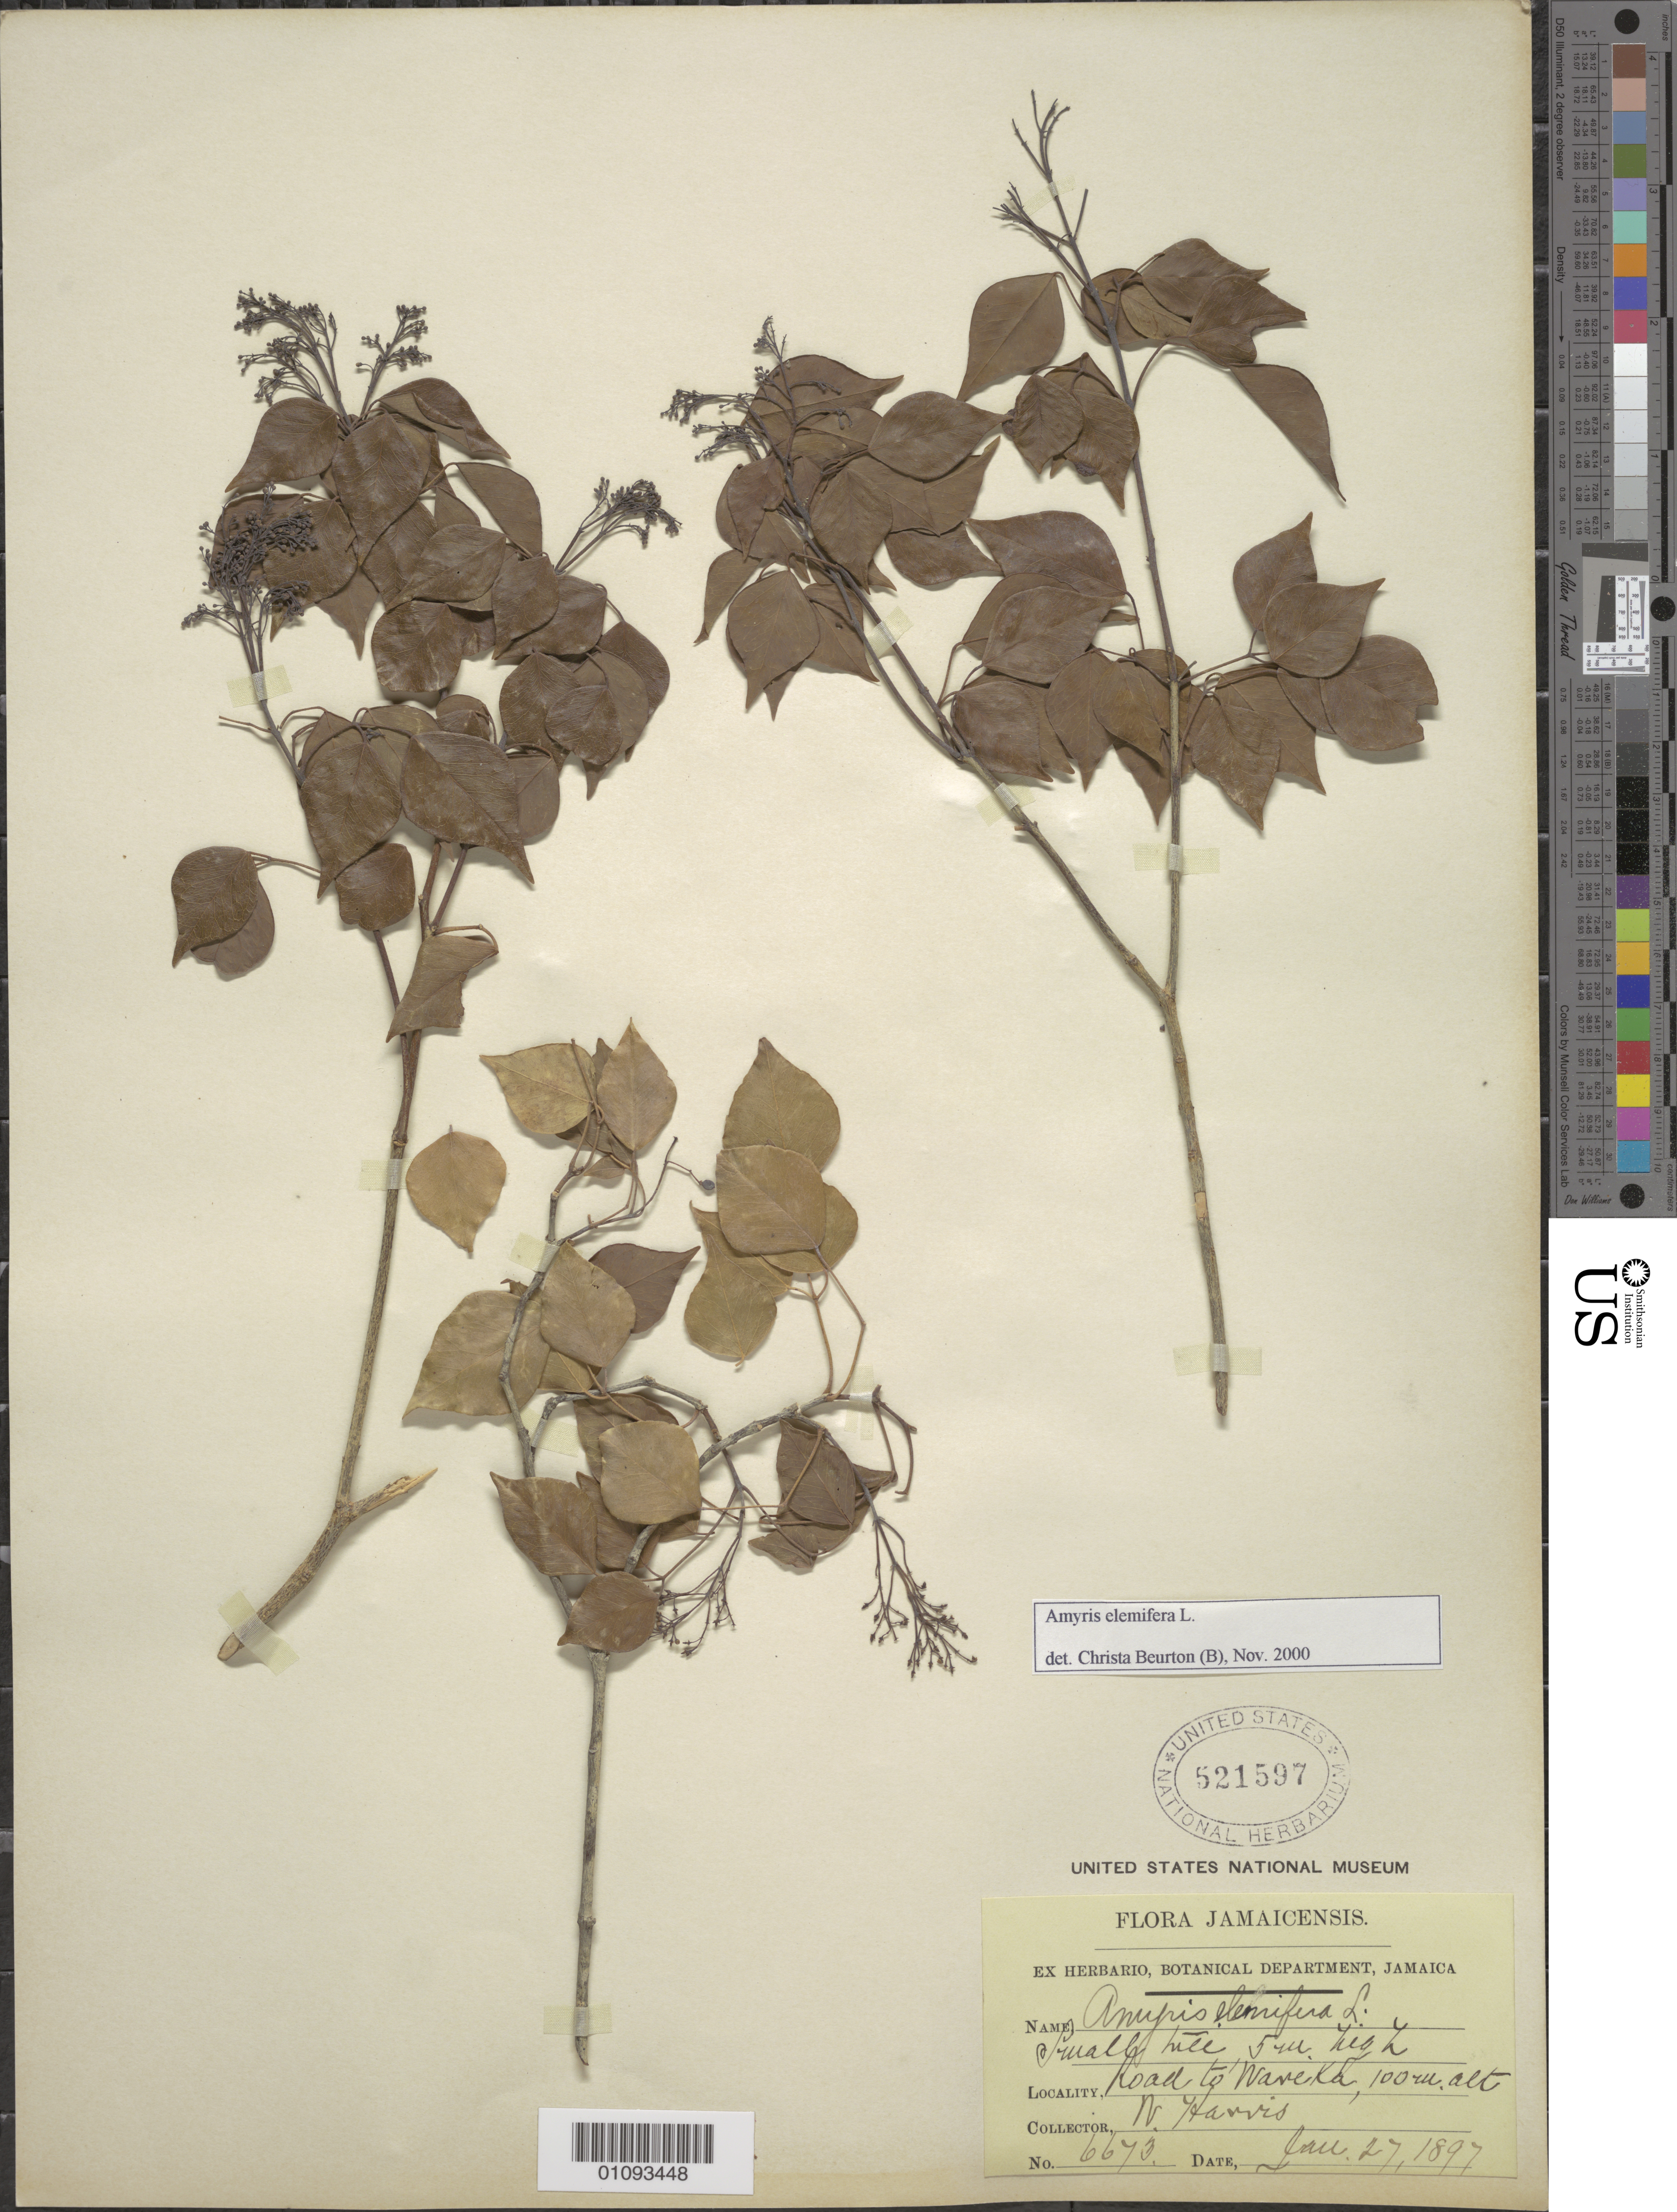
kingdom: Plantae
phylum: Tracheophyta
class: Magnoliopsida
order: Sapindales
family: Rutaceae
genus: Amyris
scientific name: Amyris elemifera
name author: L.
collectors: W. Harris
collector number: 6673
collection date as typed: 27 Jan 1897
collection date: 1897-01-27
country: Jamaica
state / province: Manchester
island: Jamaica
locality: Road to Waseika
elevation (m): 100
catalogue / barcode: US 521597